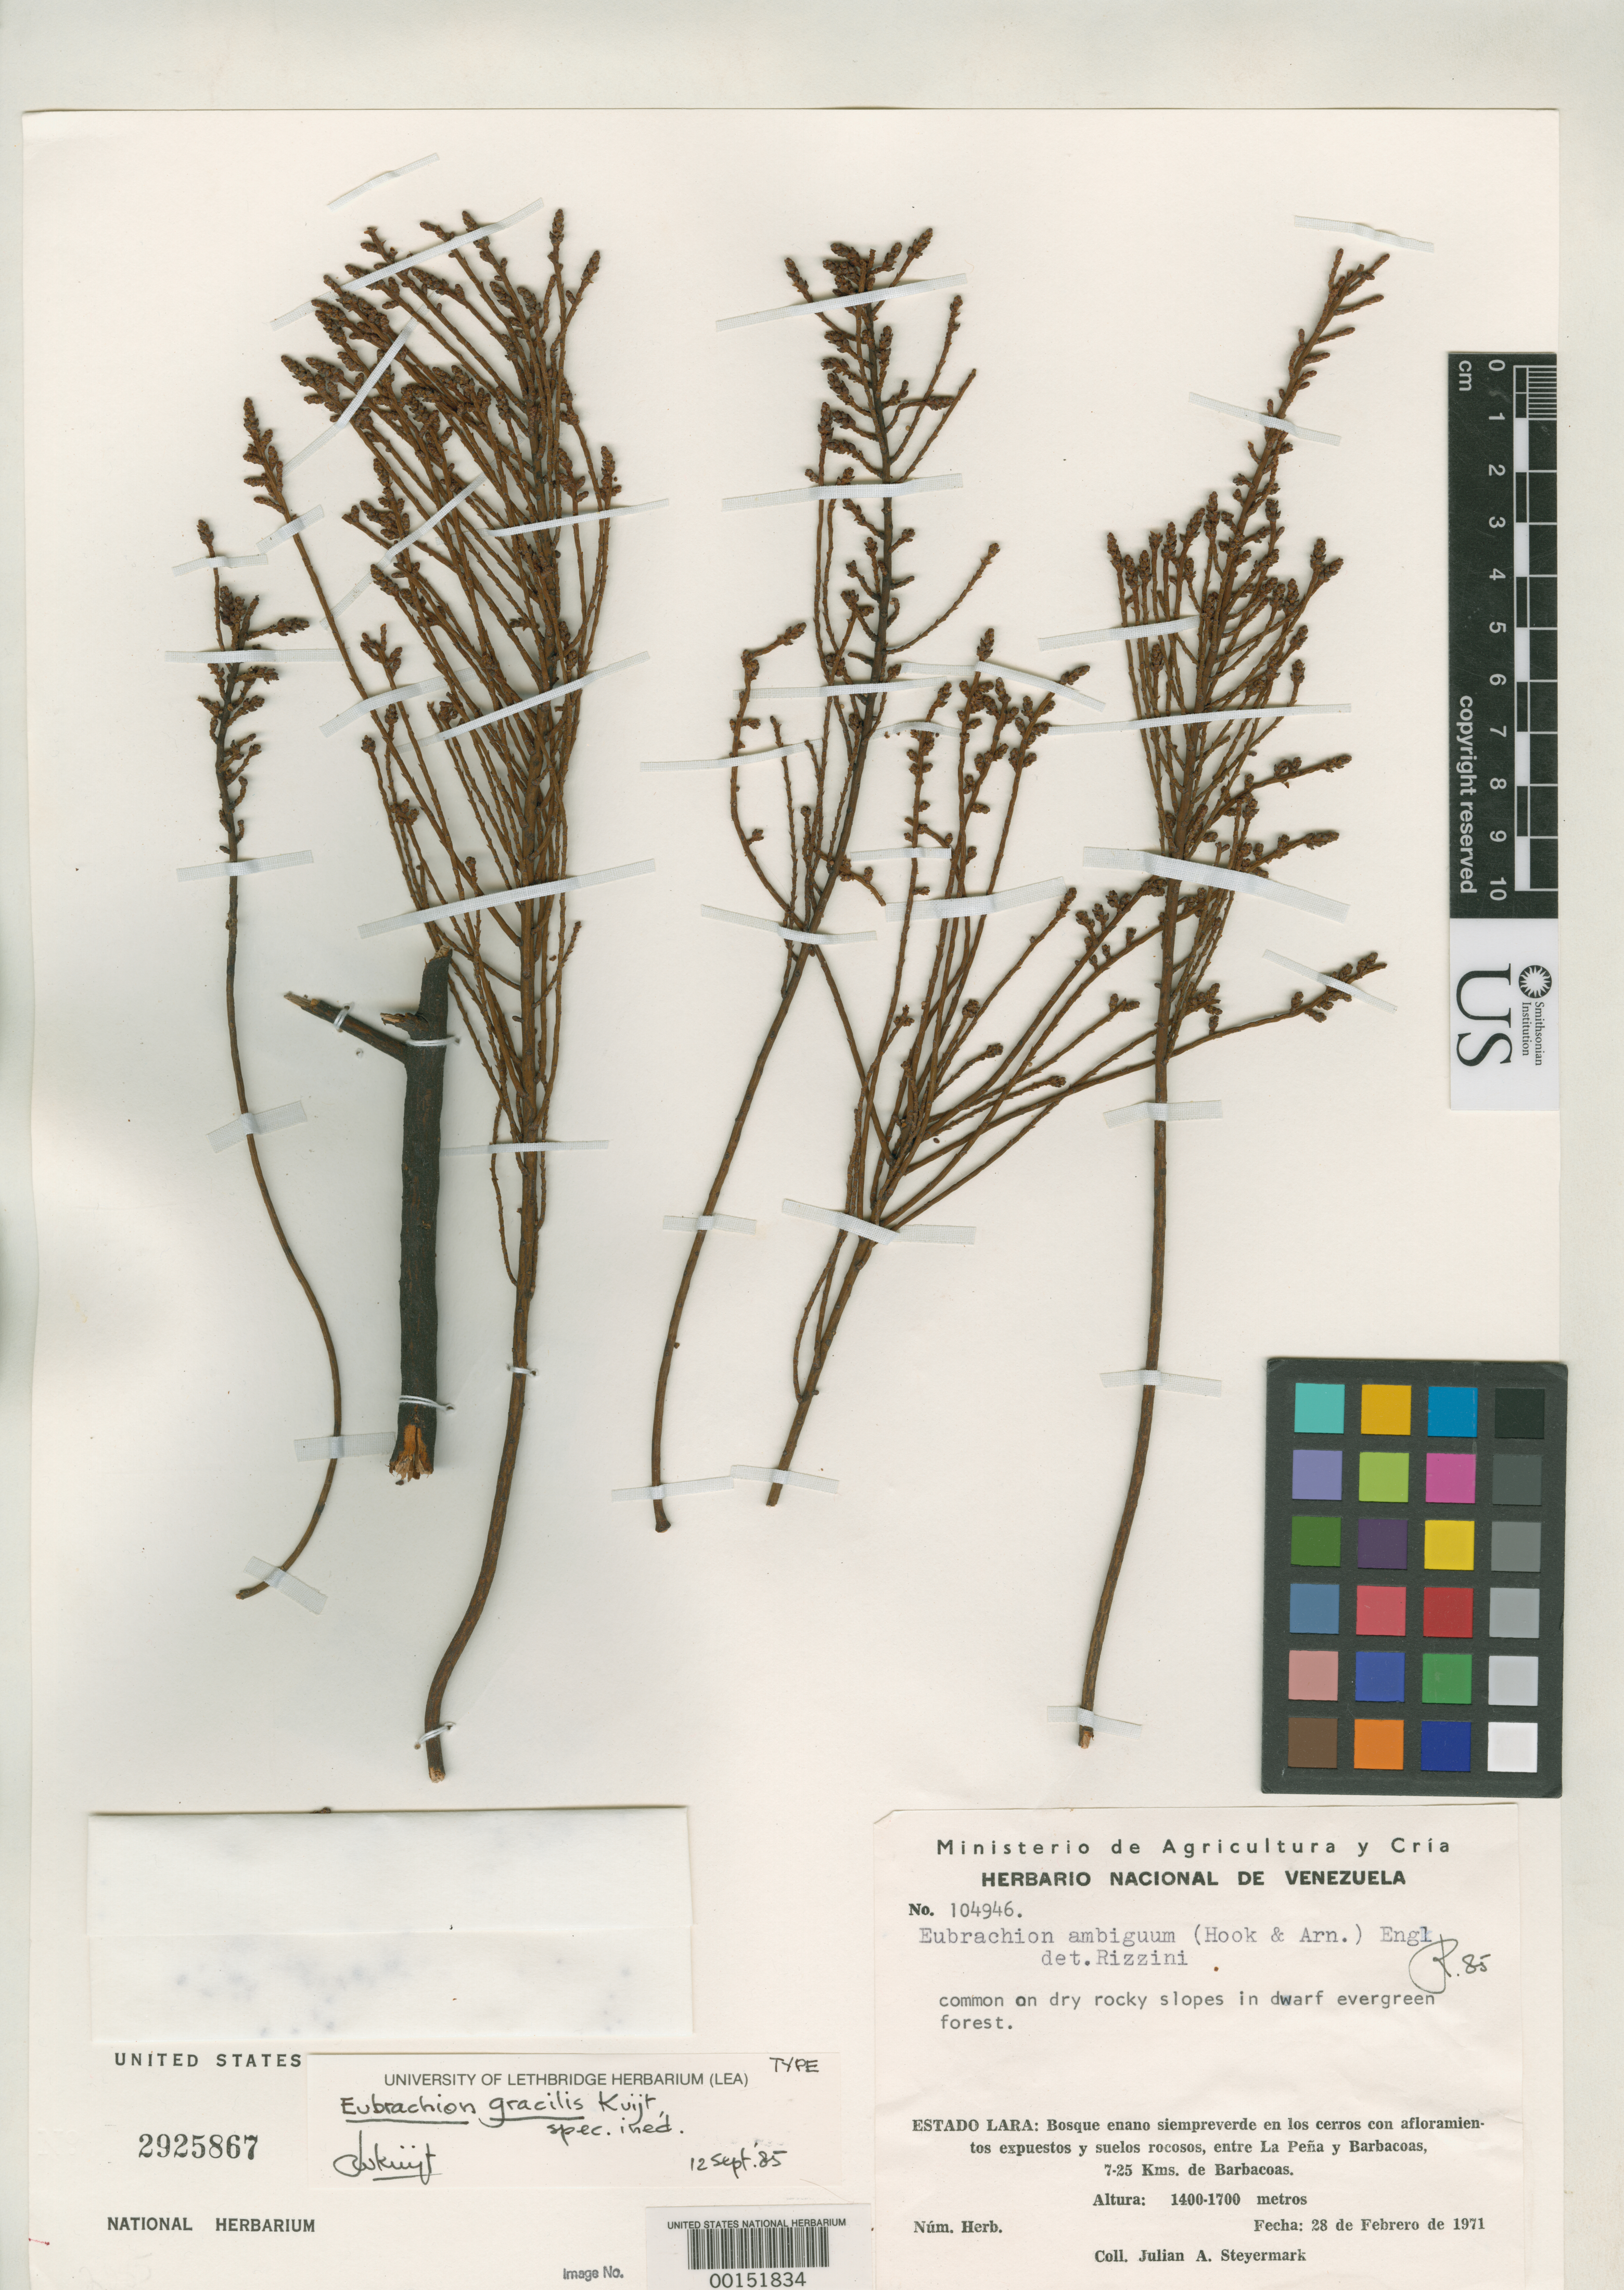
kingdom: Plantae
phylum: Tracheophyta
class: Magnoliopsida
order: Santalales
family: Santalaceae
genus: Eubrachion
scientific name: Eubrachion gracile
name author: Kuijt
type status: Holotype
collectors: J. Steyermark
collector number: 104946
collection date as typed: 28 Feb 1971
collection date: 1971-02-28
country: Venezuela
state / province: Lara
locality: Between La Pena and Barbacoas, 7-25 km of Barbacoas.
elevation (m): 1400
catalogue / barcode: US 2925867